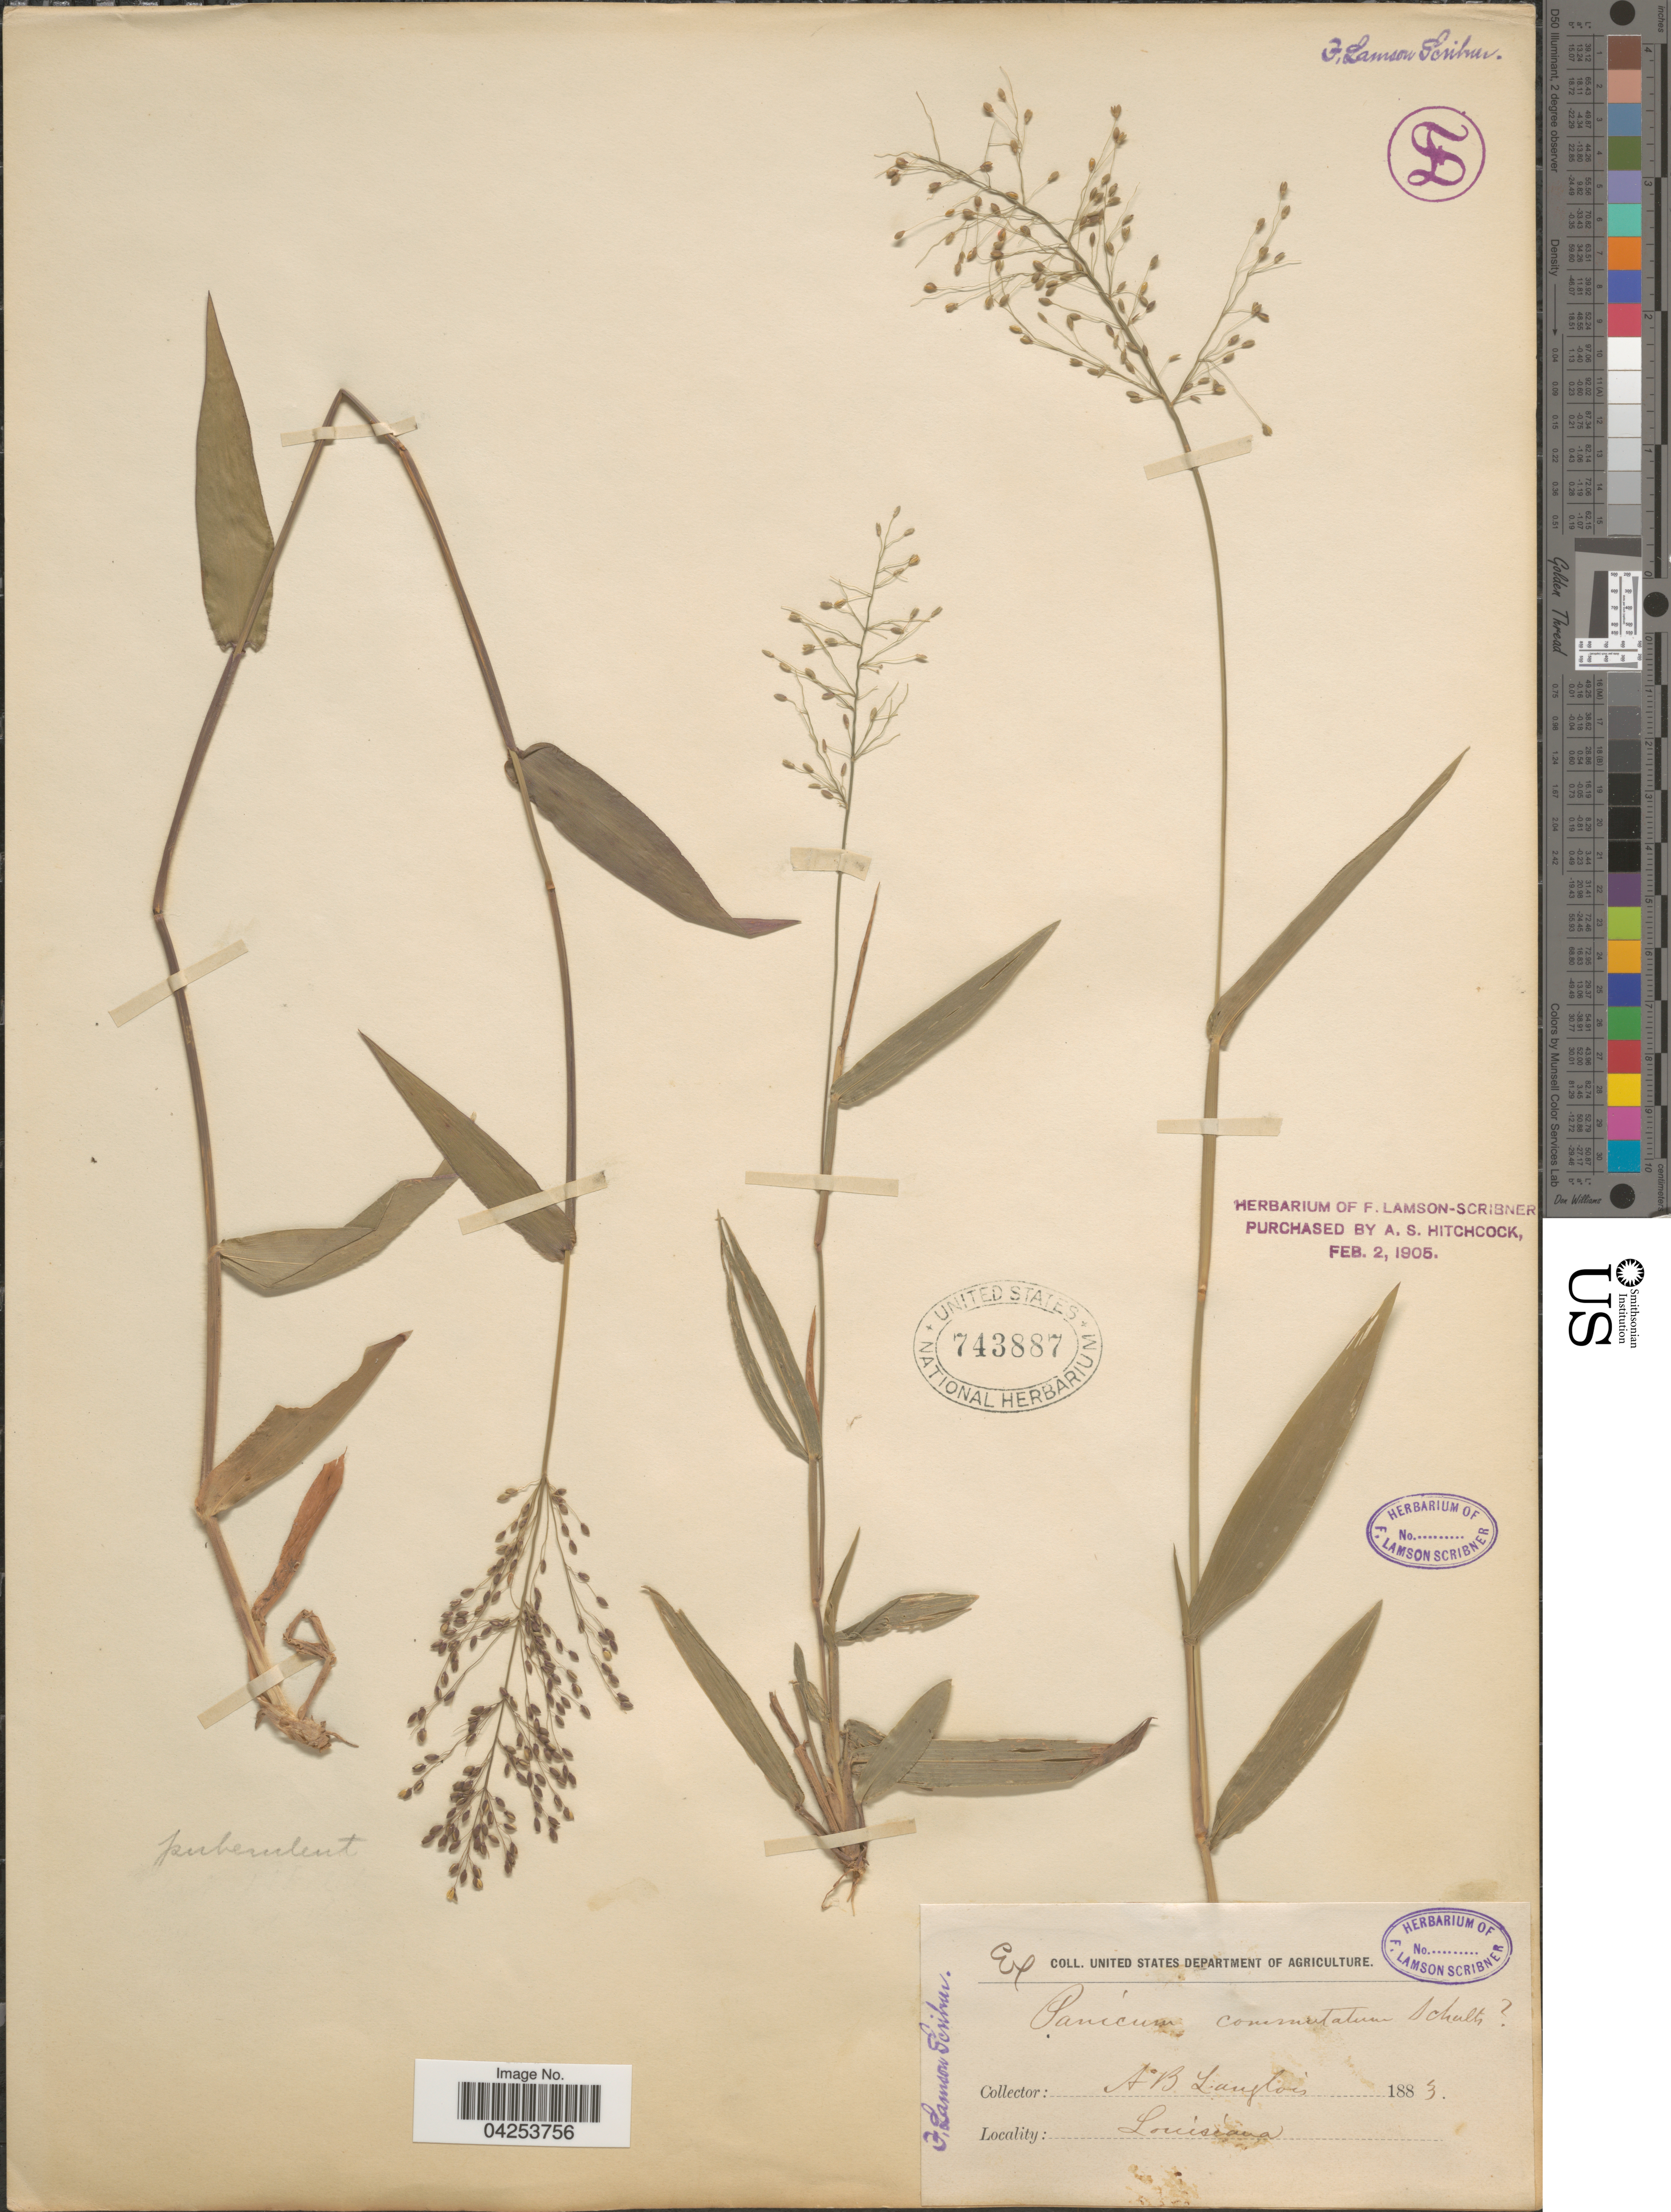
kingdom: Plantae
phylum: Tracheophyta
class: Liliopsida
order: Poales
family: Poaceae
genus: Dichanthelium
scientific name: Dichanthelium commutatum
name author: (Schult.) Gould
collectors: A. Langlois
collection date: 1883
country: United States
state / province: Louisiana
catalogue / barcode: US 743887